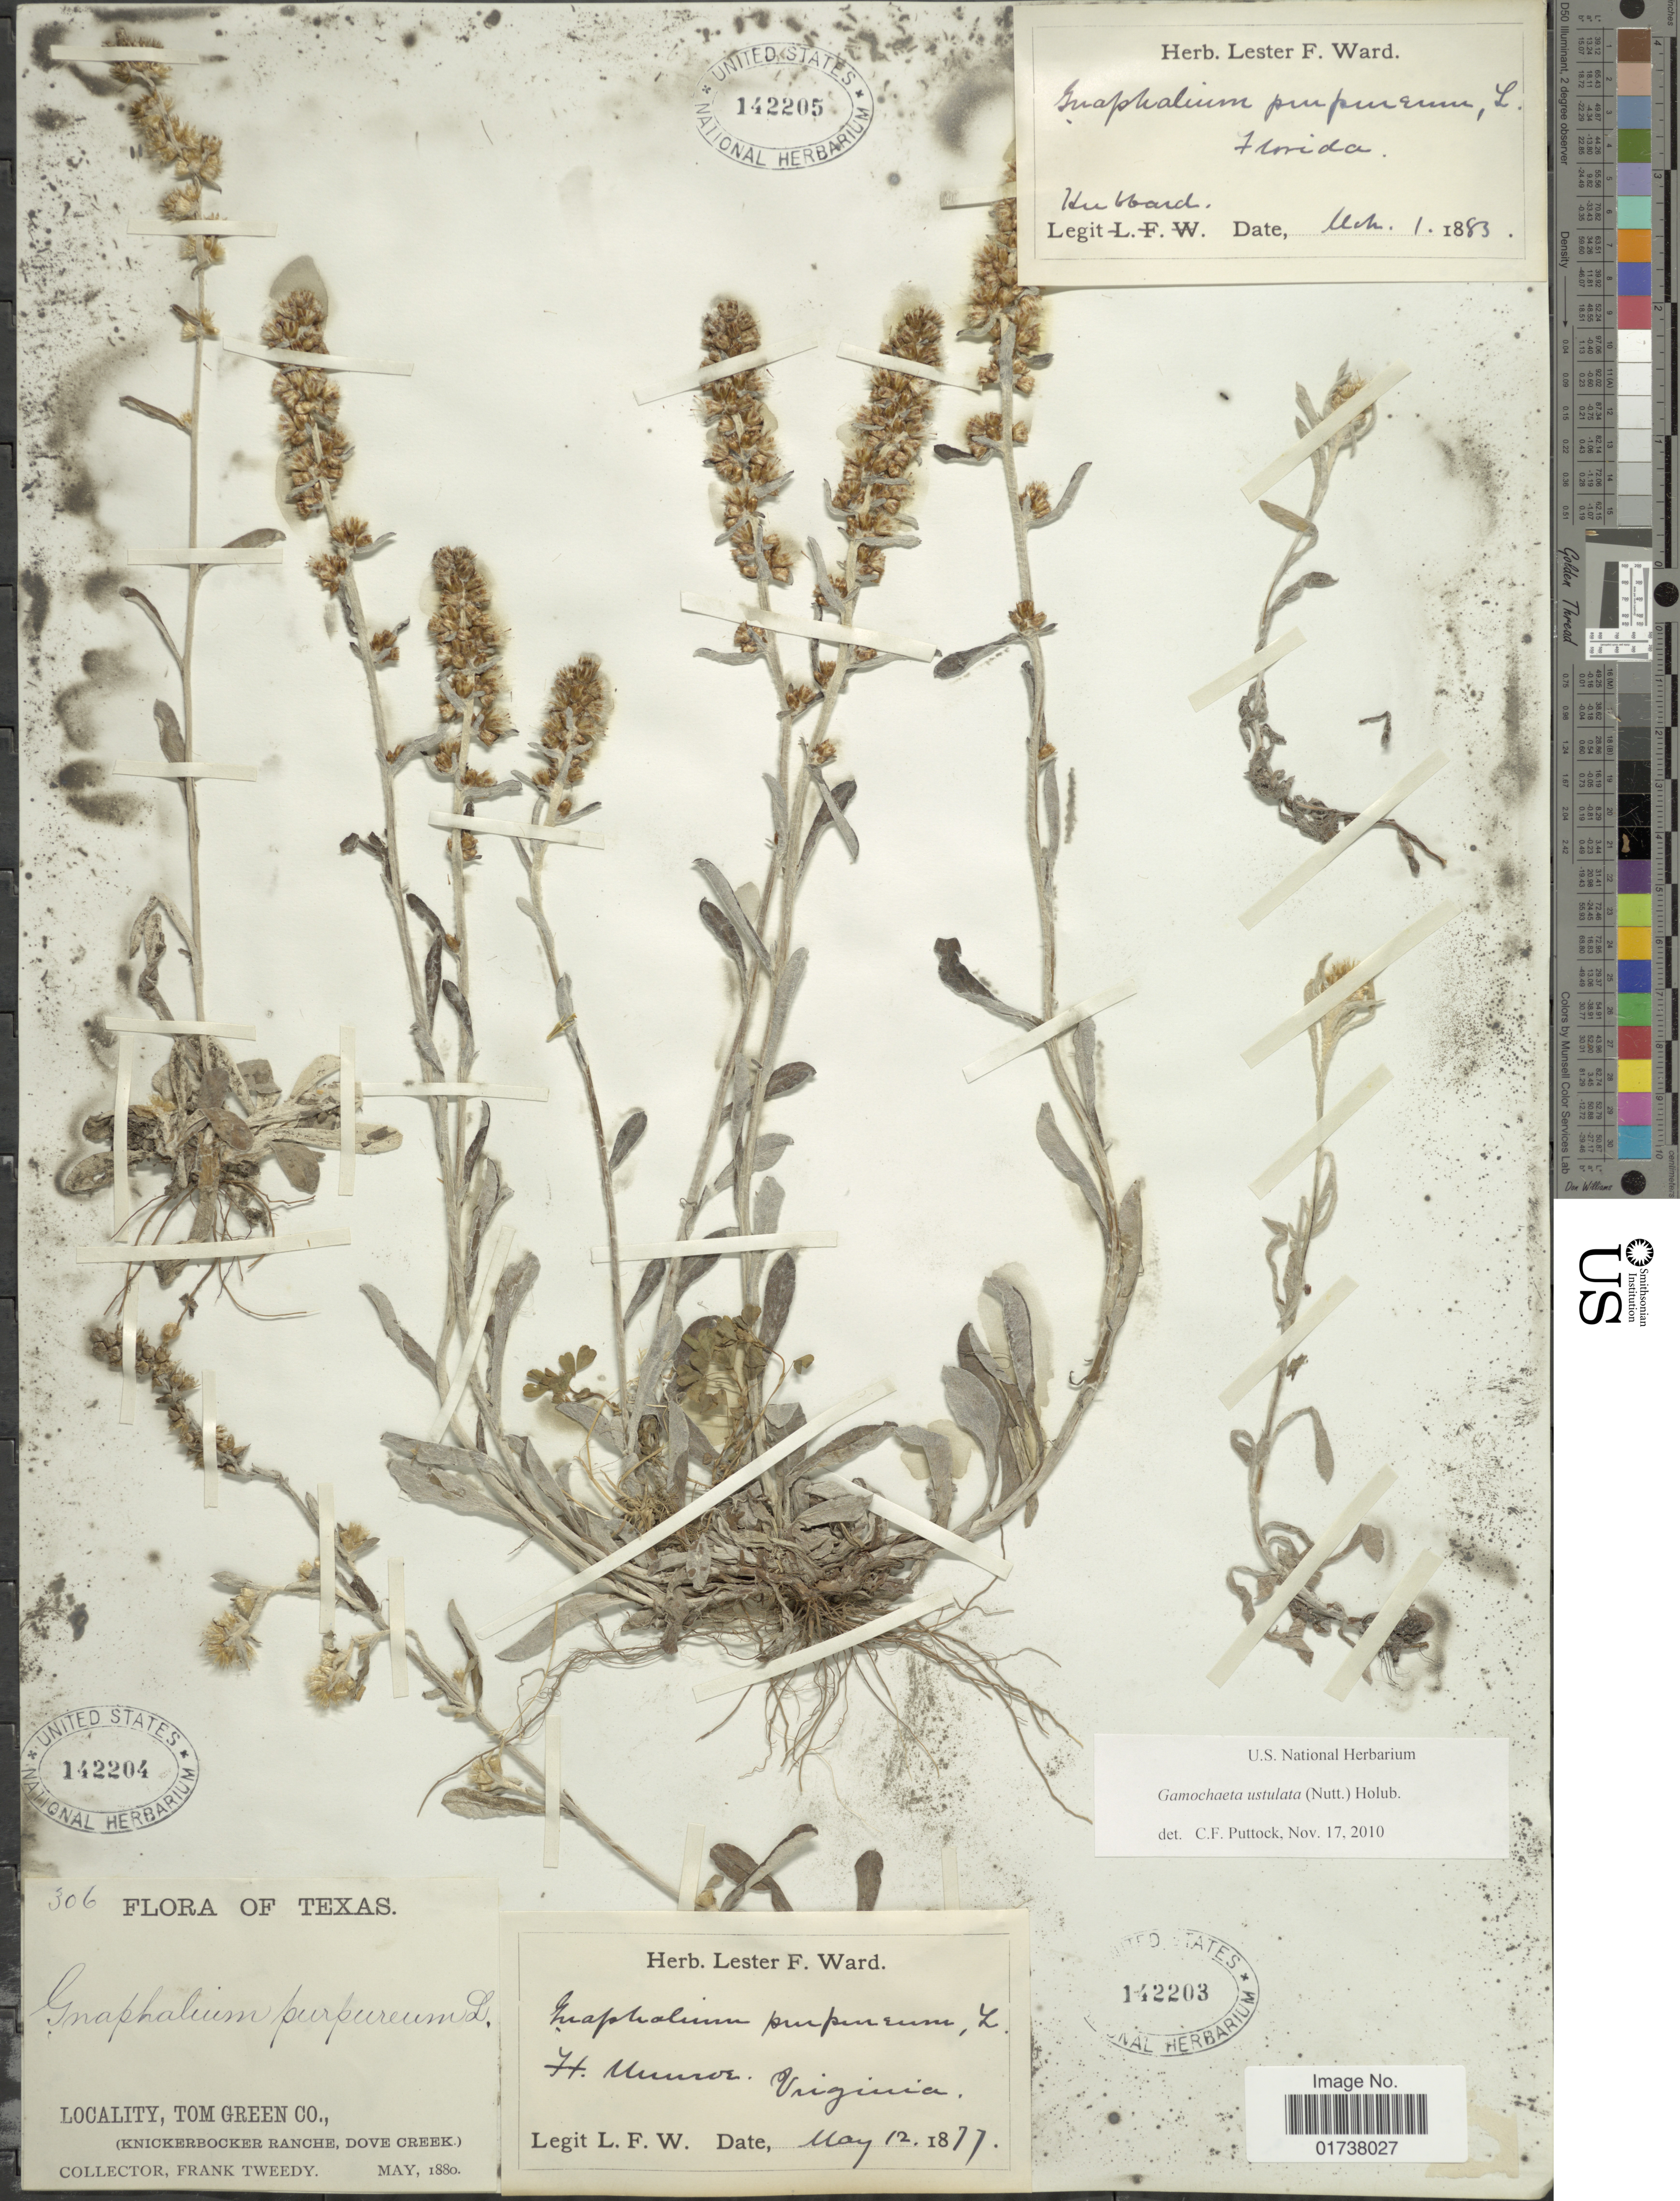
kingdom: Plantae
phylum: Tracheophyta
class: Magnoliopsida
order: Asterales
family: Asteraceae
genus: Gamochaeta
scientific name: Gamochaeta ustulata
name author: (Nutt.) Holub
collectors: L. F. Ward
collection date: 1877-05-12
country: United States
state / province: Virginia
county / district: City of Hampton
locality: Ft. Munroe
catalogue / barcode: US 142203-2